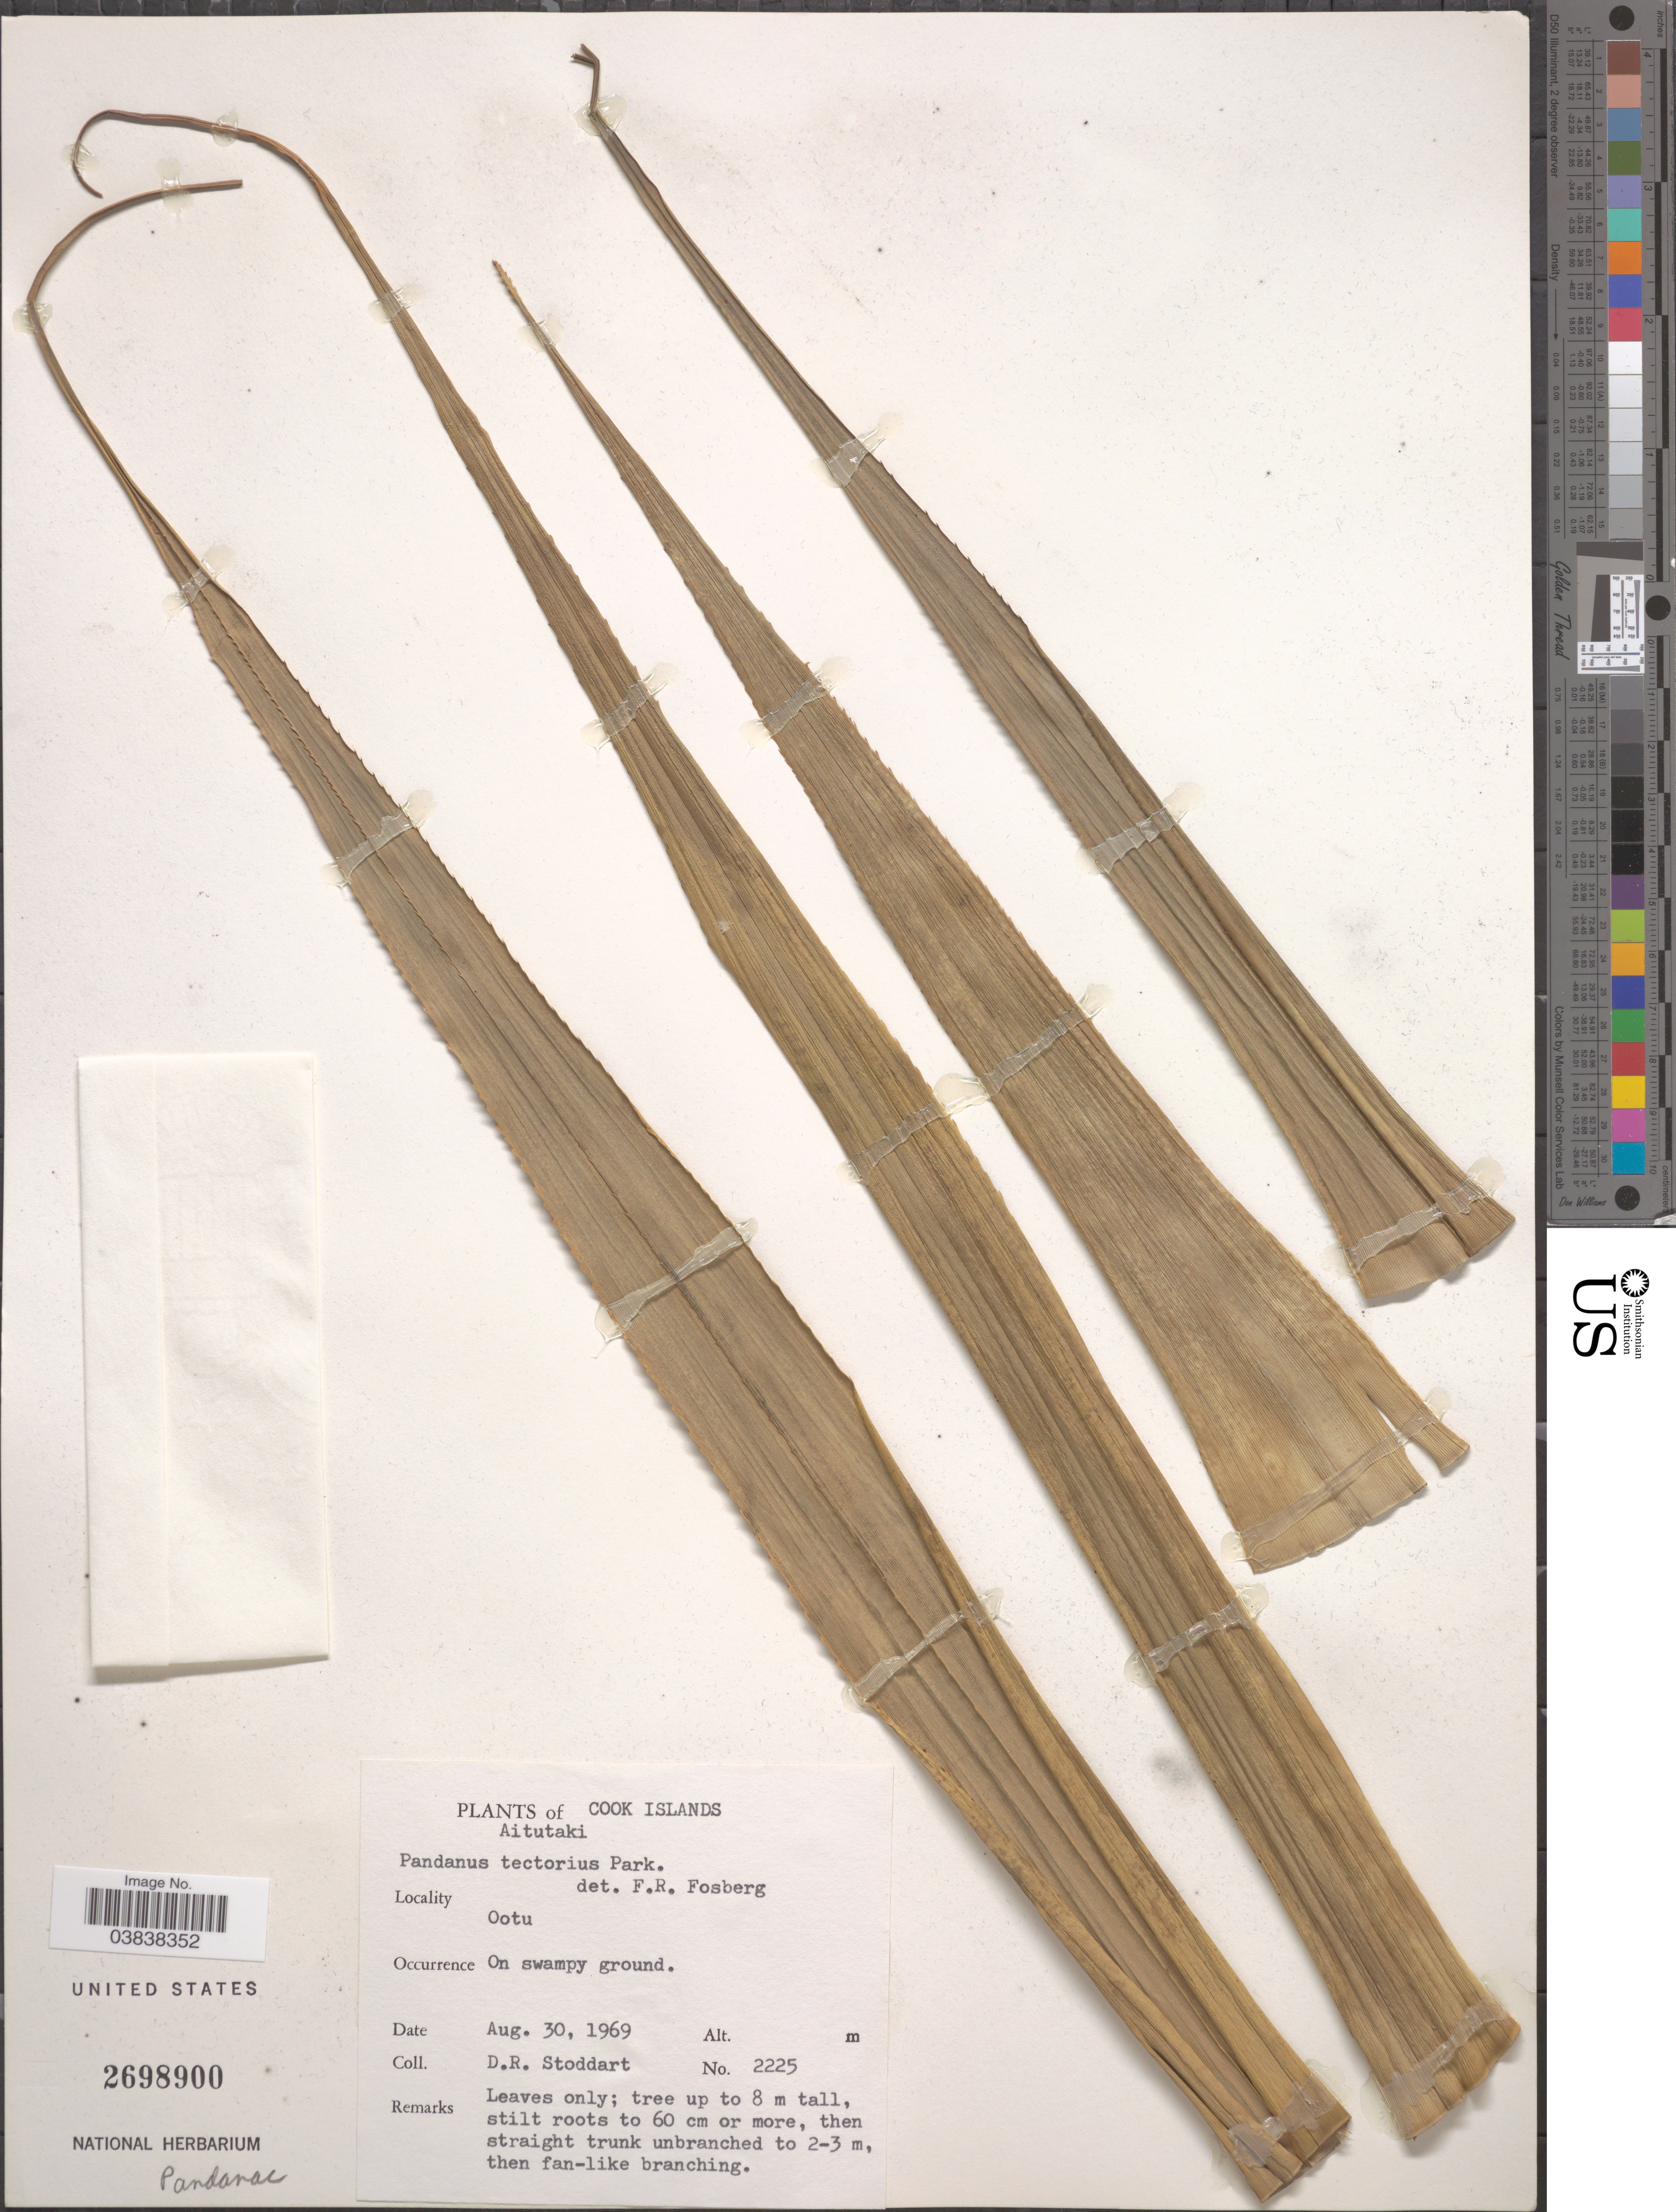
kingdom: Plantae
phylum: Tracheophyta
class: Liliopsida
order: Pandanales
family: Pandanaceae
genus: Pandanus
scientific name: Pandanus tectorius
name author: Parkinson ex DuRoi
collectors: D. R. Stoddart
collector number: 2225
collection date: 1969-08-30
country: Cook Islands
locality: Aitutaki. Ootu.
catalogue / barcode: US 2698900